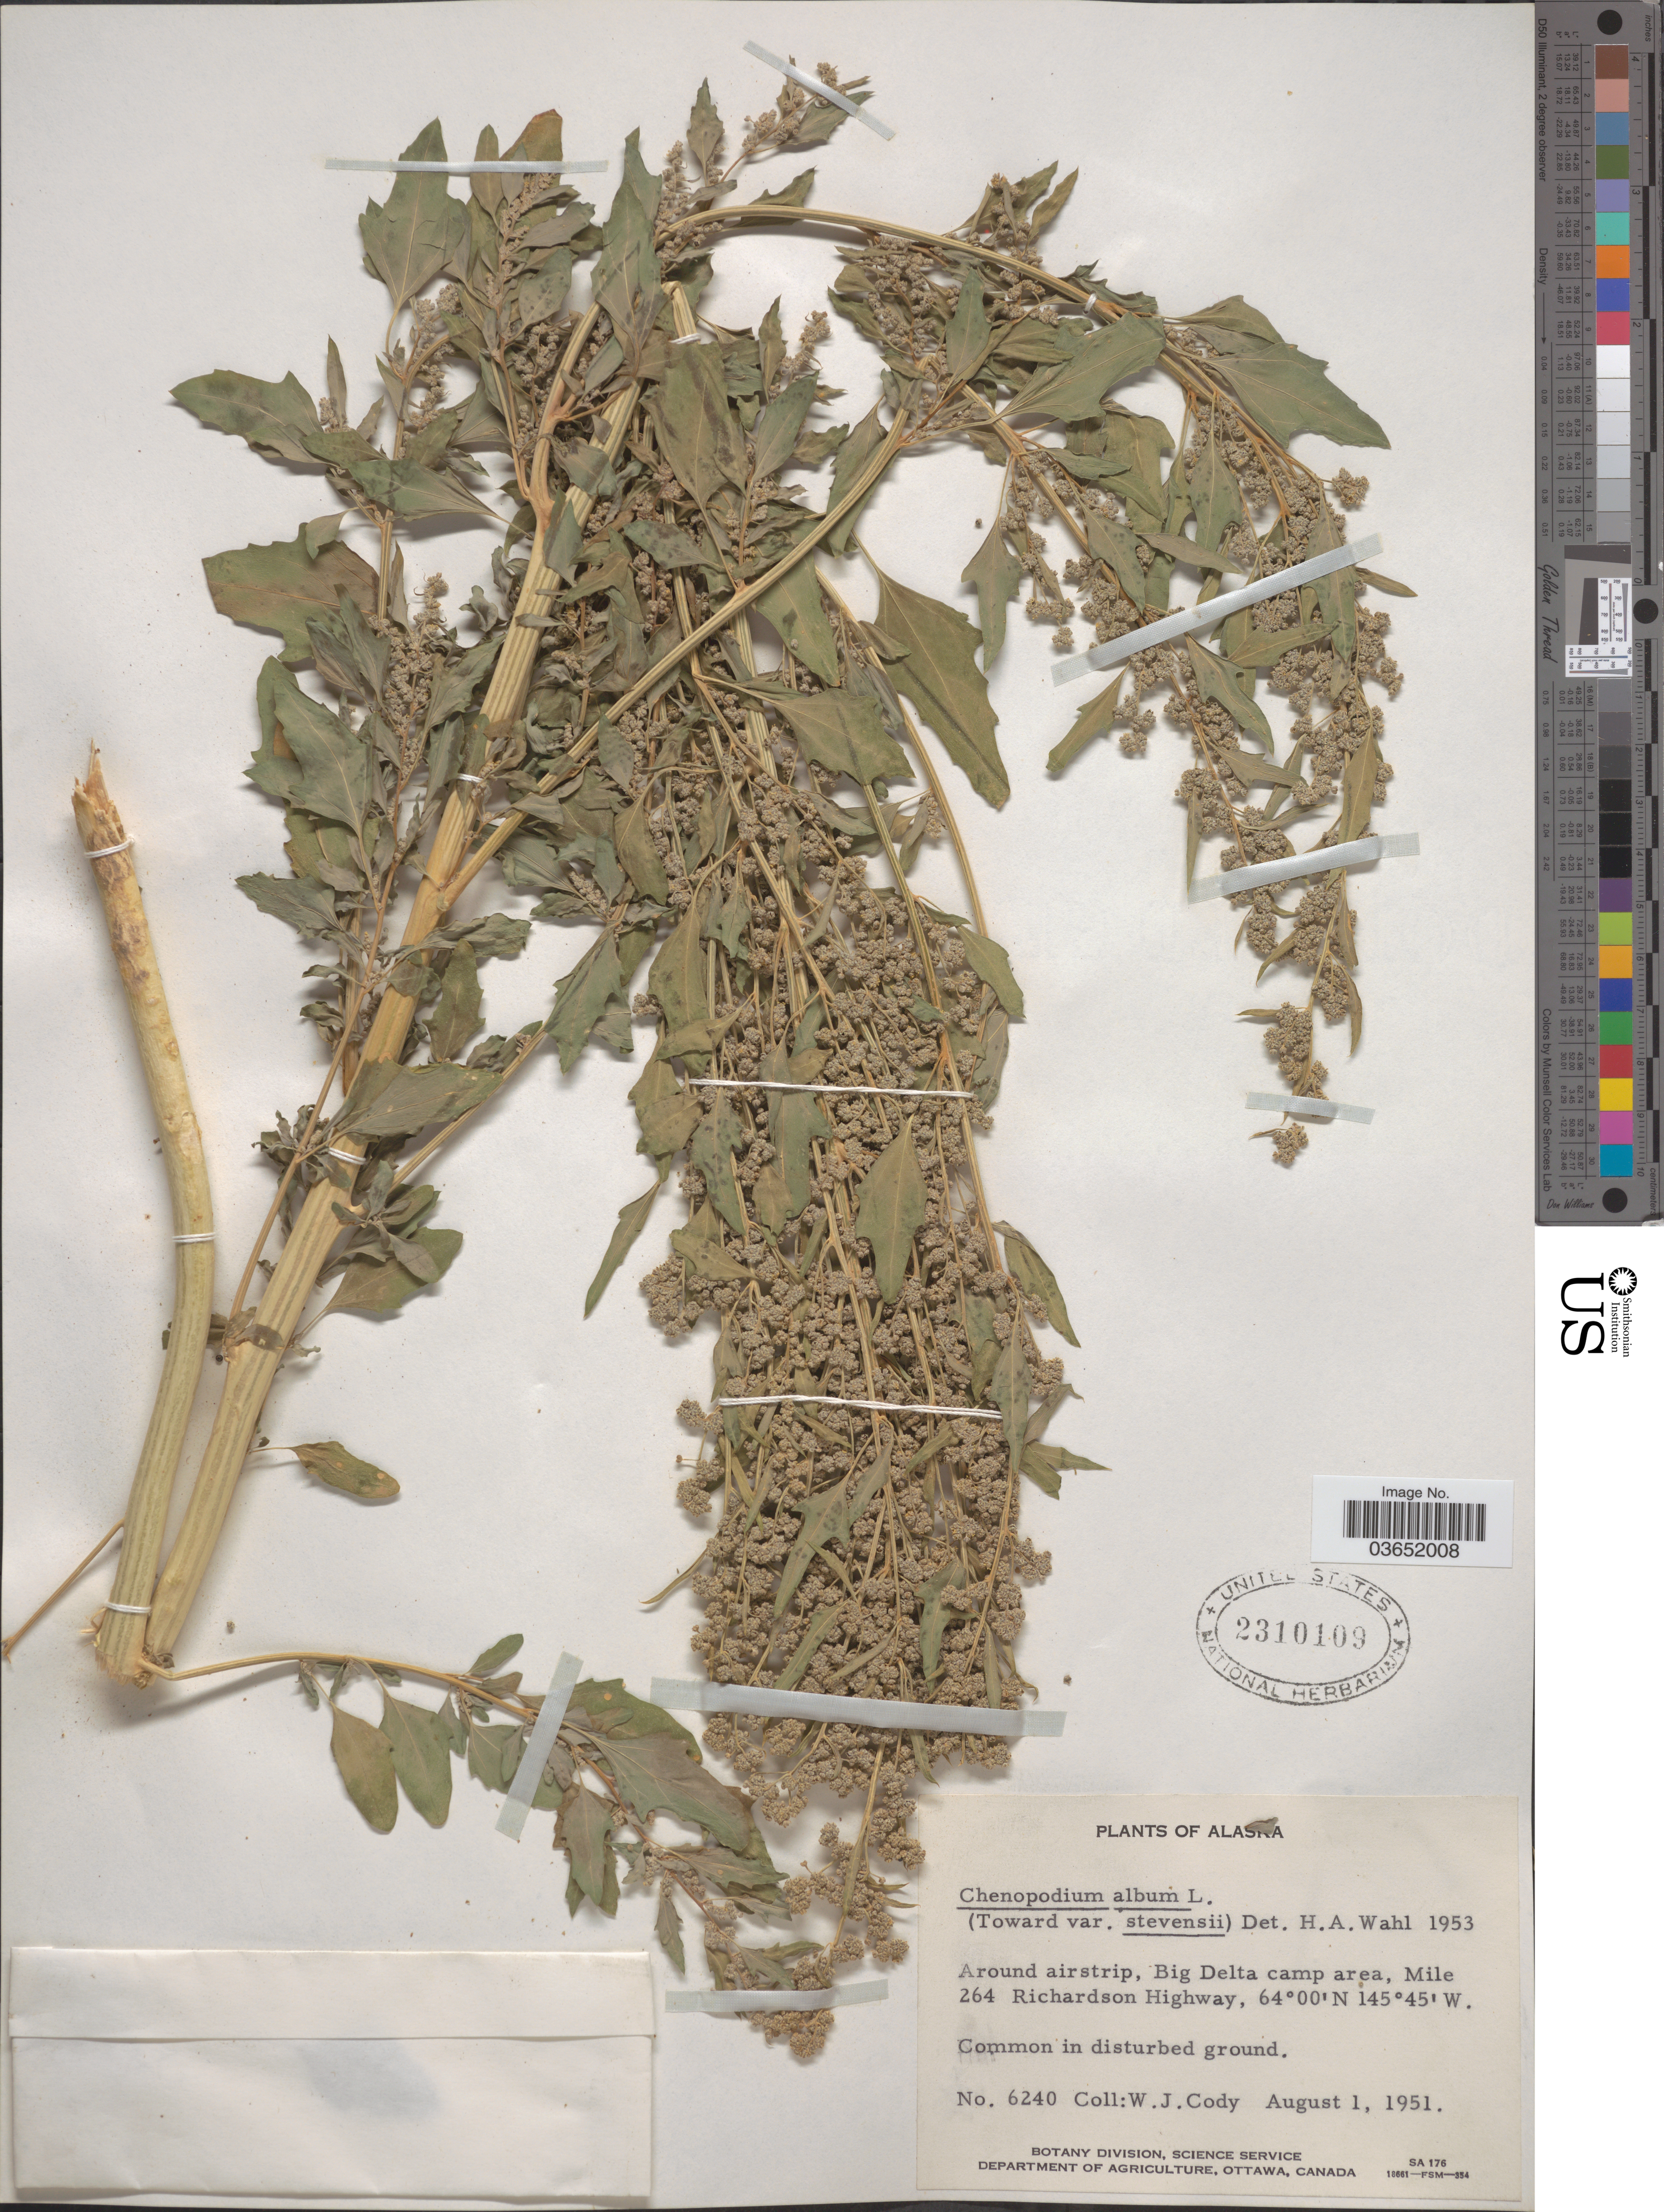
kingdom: Plantae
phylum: Tracheophyta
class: Magnoliopsida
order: Caryophyllales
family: Amaranthaceae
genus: Chenopodium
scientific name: Chenopodium album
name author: L.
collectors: W. Cody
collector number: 6240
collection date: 1951-08-01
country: United States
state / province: Alaska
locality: Around airstrip, Big Delta camp area, Mile 264 Richardson highway.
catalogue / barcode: US 2310109